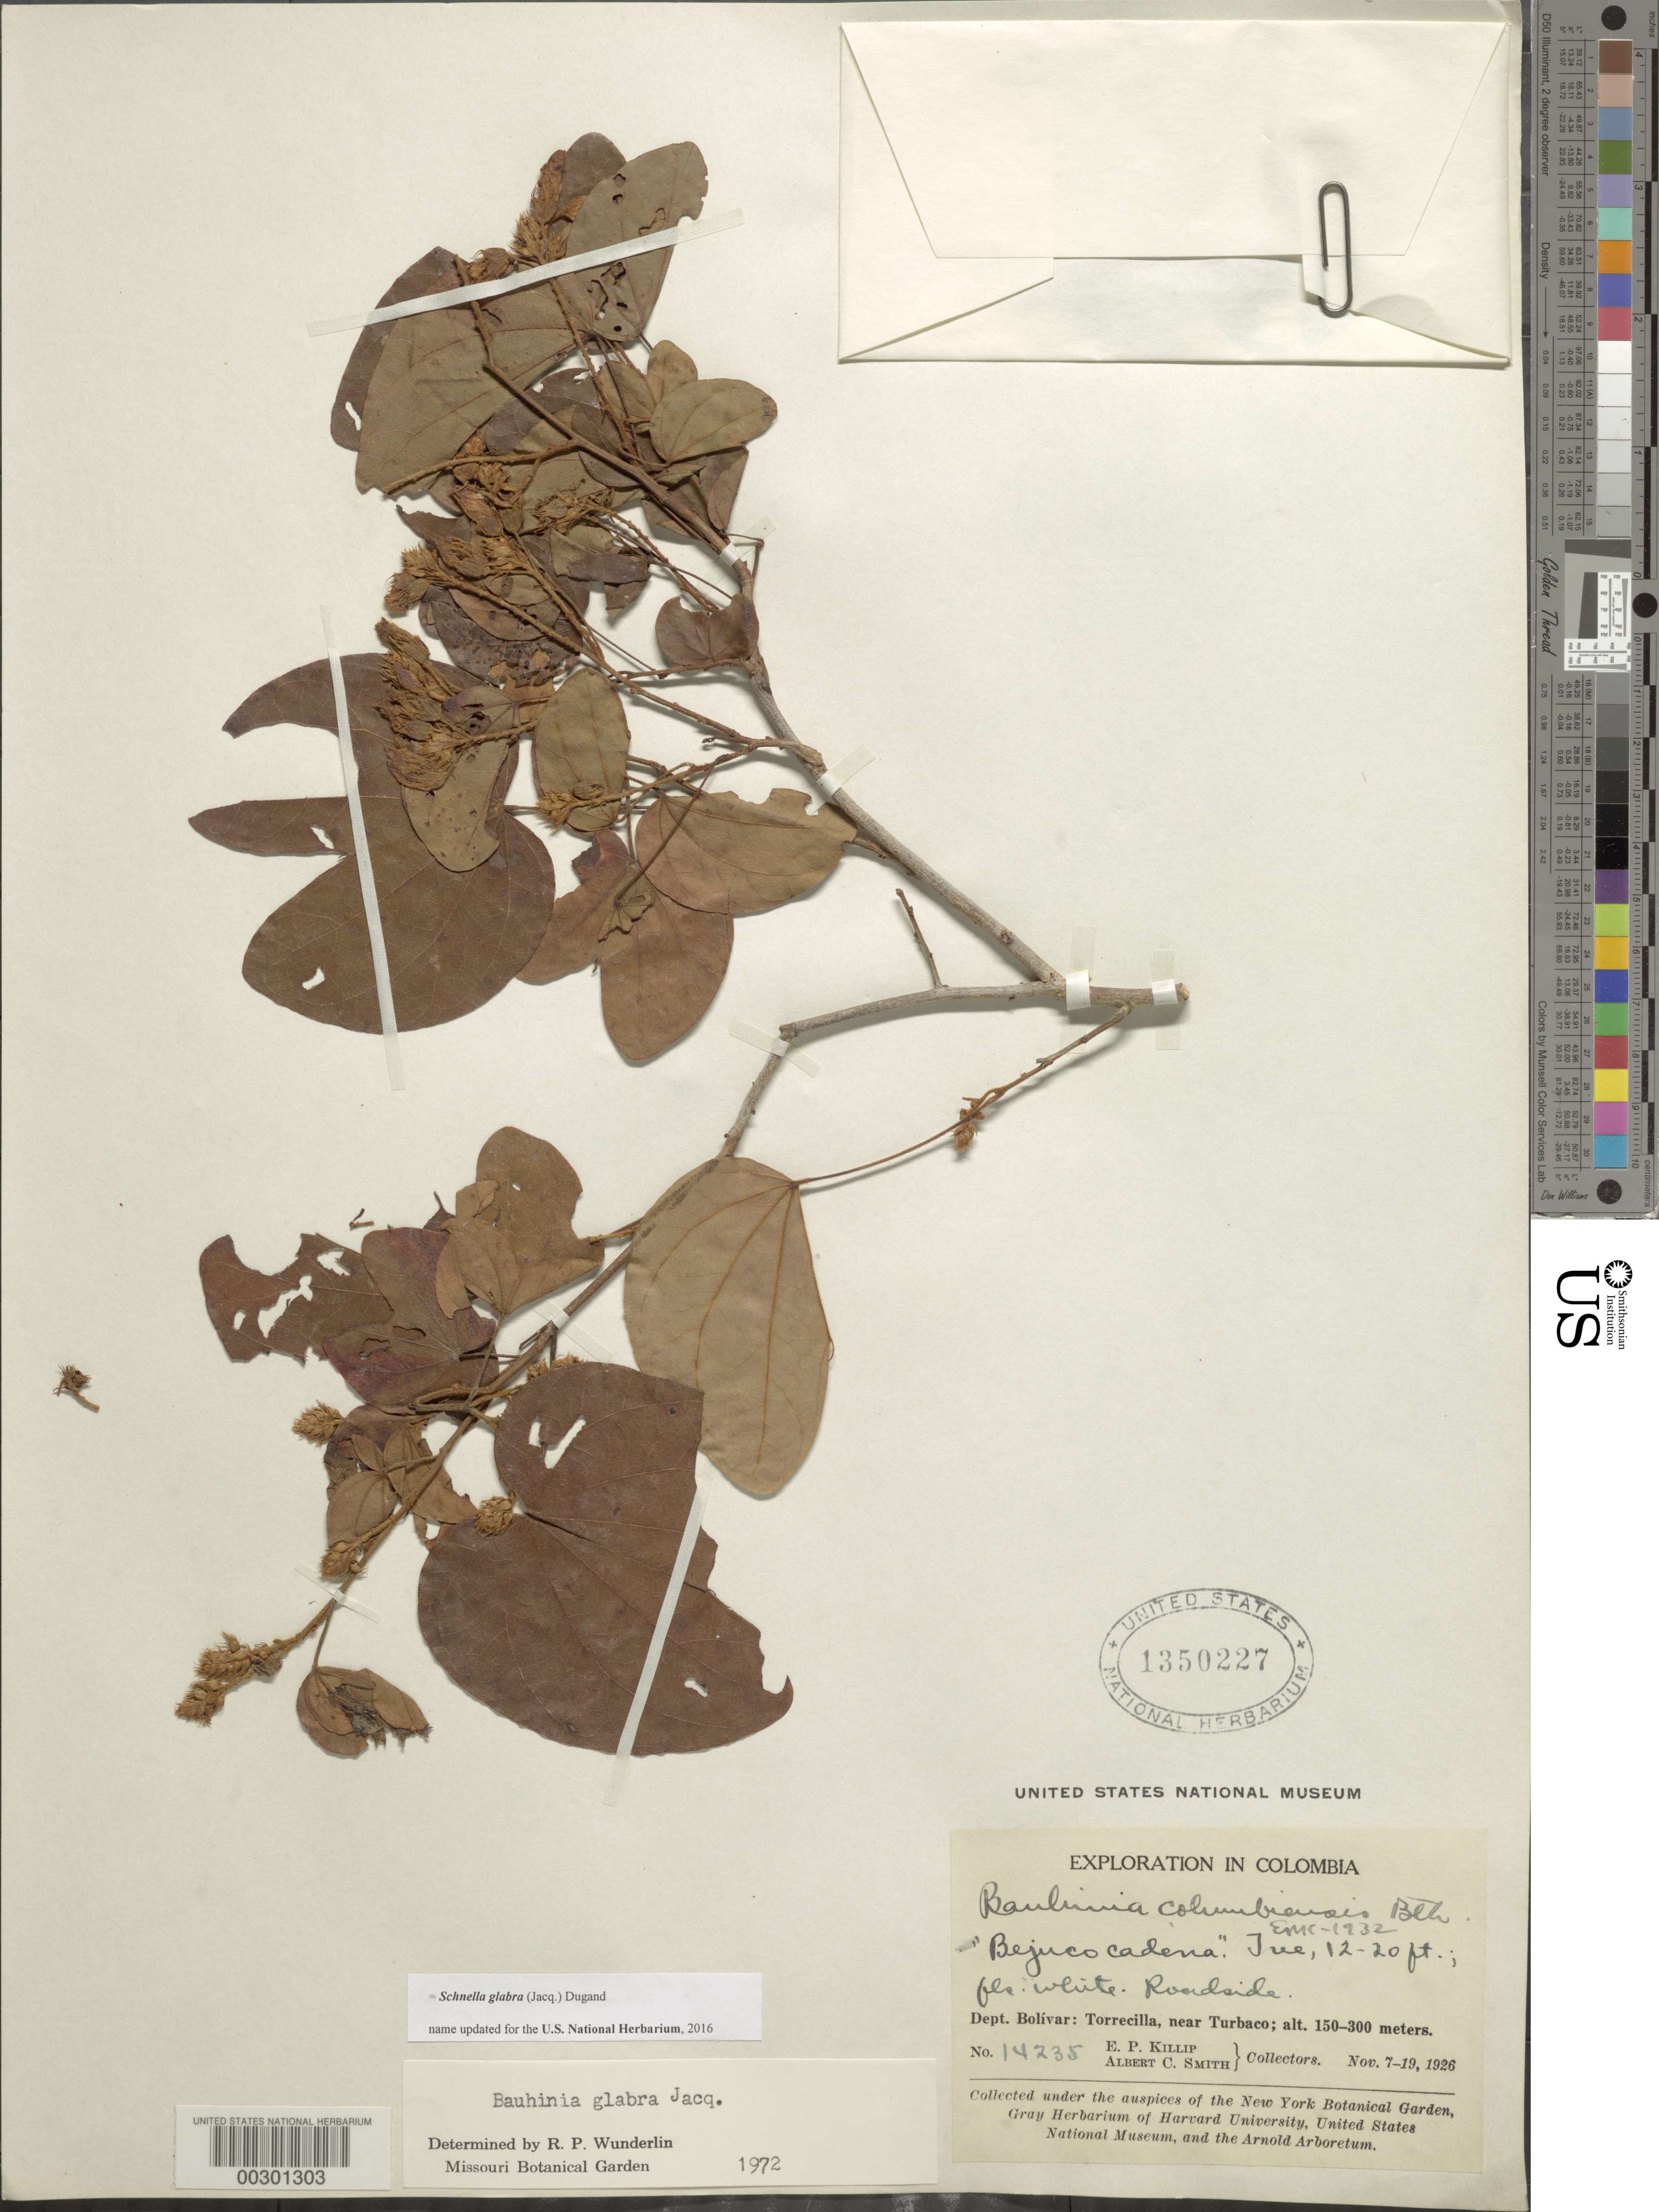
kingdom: Plantae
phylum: Tracheophyta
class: Magnoliopsida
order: Fabales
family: Fabaceae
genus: Schnella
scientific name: Schnella glabra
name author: (Jacq.) Dugand G.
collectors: E. P. Killip & A. C. Smith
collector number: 14235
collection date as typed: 07 Nov 1926 to 19 Nov 1926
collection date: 1926-11-07/1926-11-19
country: Colombia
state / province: Bolívar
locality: Torrecilla, near Turbaco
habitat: Roadside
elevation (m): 150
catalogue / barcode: US 1350227